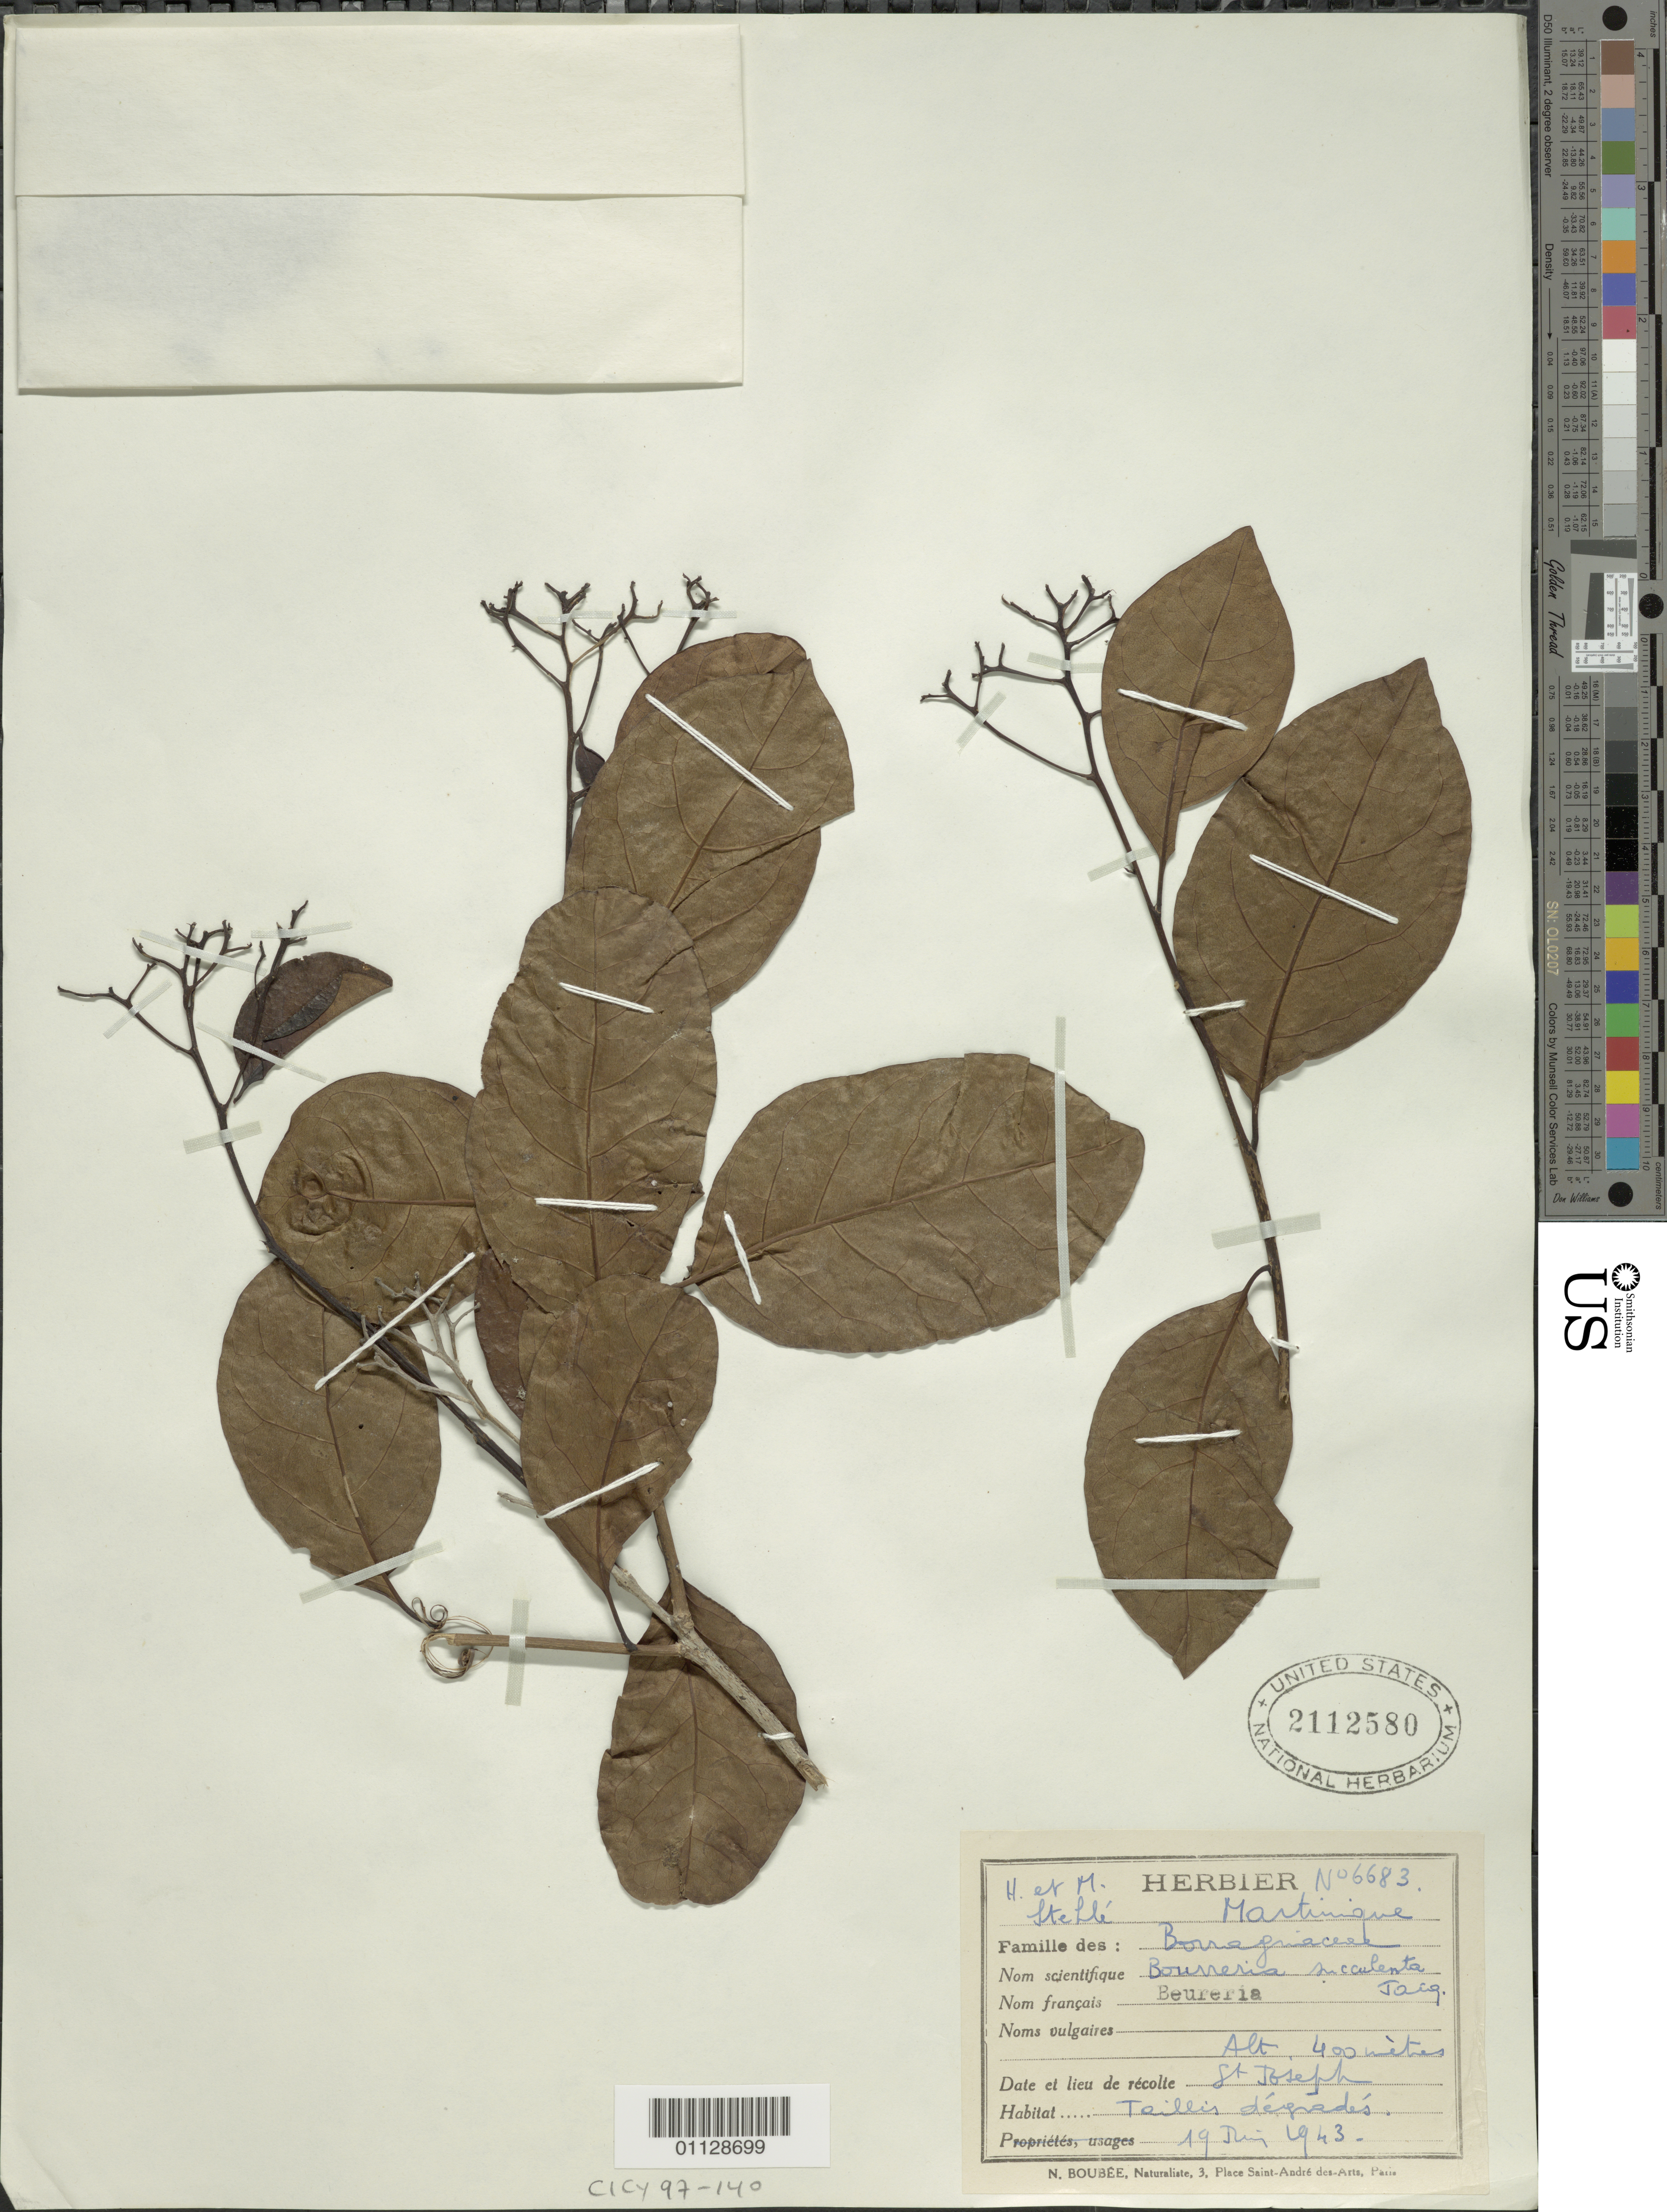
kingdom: Plantae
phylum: Tracheophyta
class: Magnoliopsida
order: Boraginales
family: Ehretiaceae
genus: Bourreria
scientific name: Bourreria succulenta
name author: Jacq.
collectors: H. Stehlé & M. Stehlé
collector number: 6683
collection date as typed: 19 Jun 1943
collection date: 1943-06-19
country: Martinique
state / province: Fort-de-France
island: Martinique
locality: St. Joseph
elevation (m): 400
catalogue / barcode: US 2112580